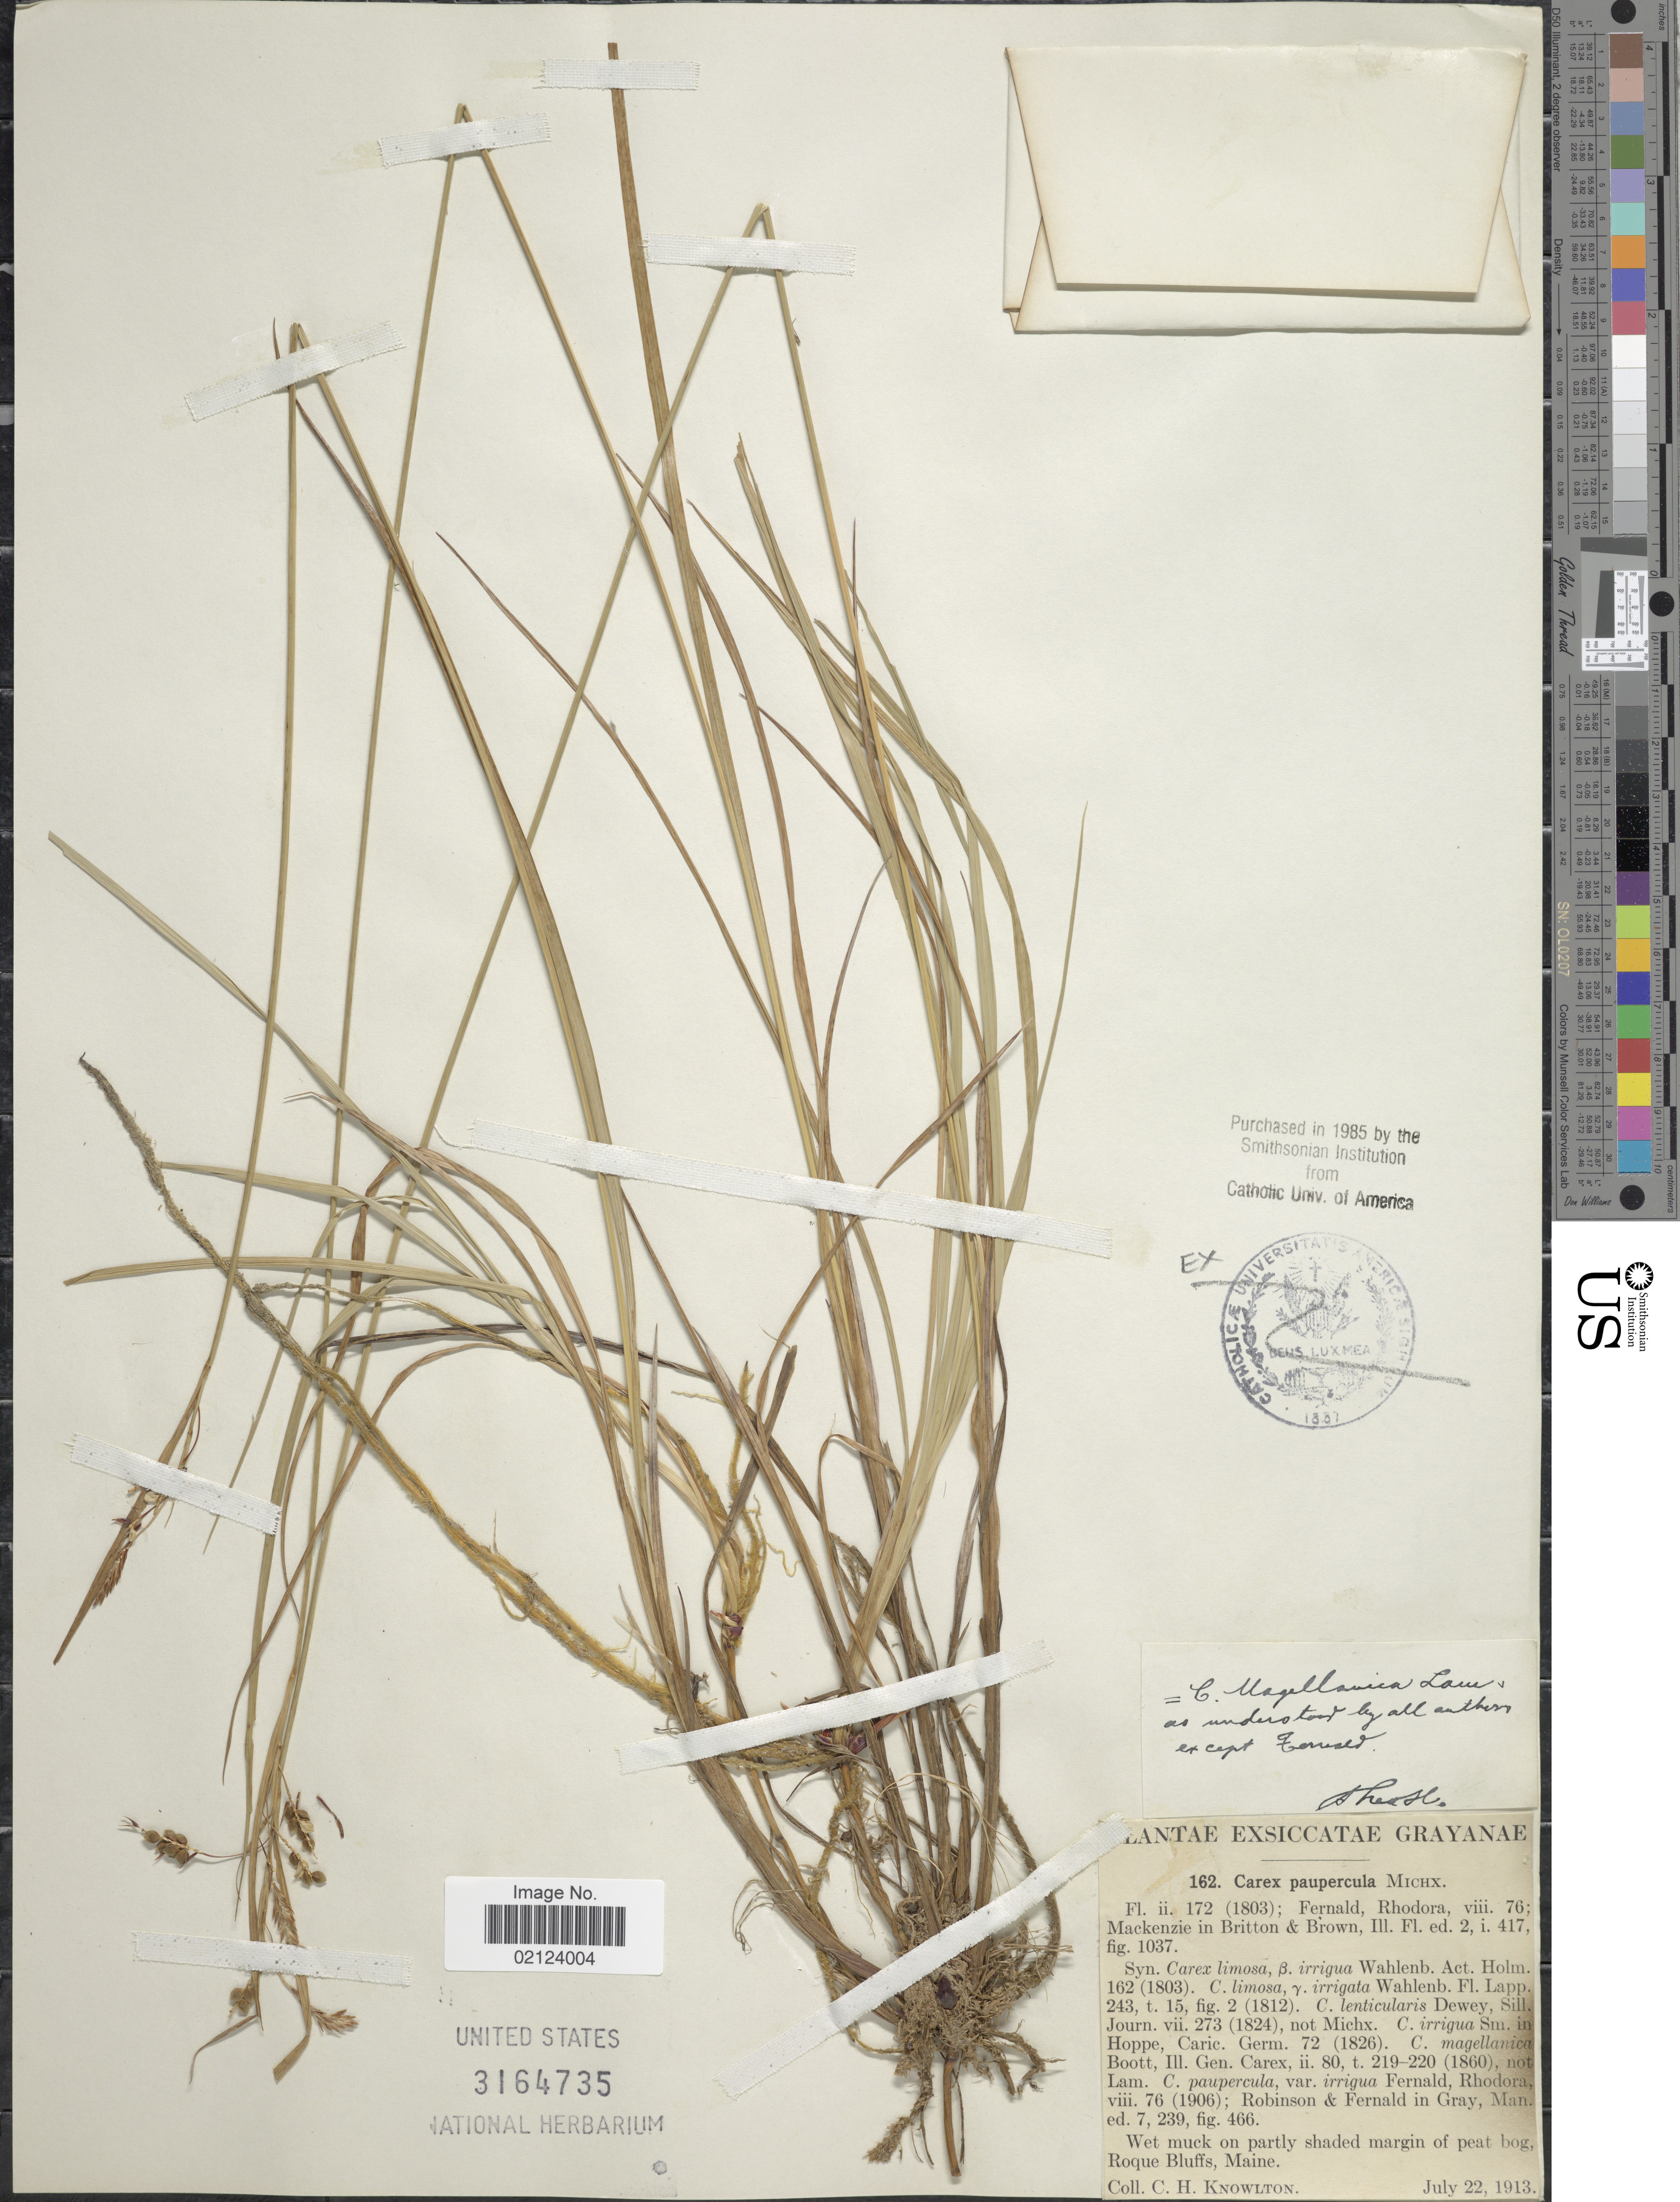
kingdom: Plantae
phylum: Tracheophyta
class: Liliopsida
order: Poales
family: Cyperaceae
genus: Carex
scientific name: Carex magellanica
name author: Lam.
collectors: C. H. Knowlton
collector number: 162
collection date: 1913-07-22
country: United States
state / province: Maine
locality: Wet muck on partly shaded margin of peat bog, Roque Bluffs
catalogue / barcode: US 3164735